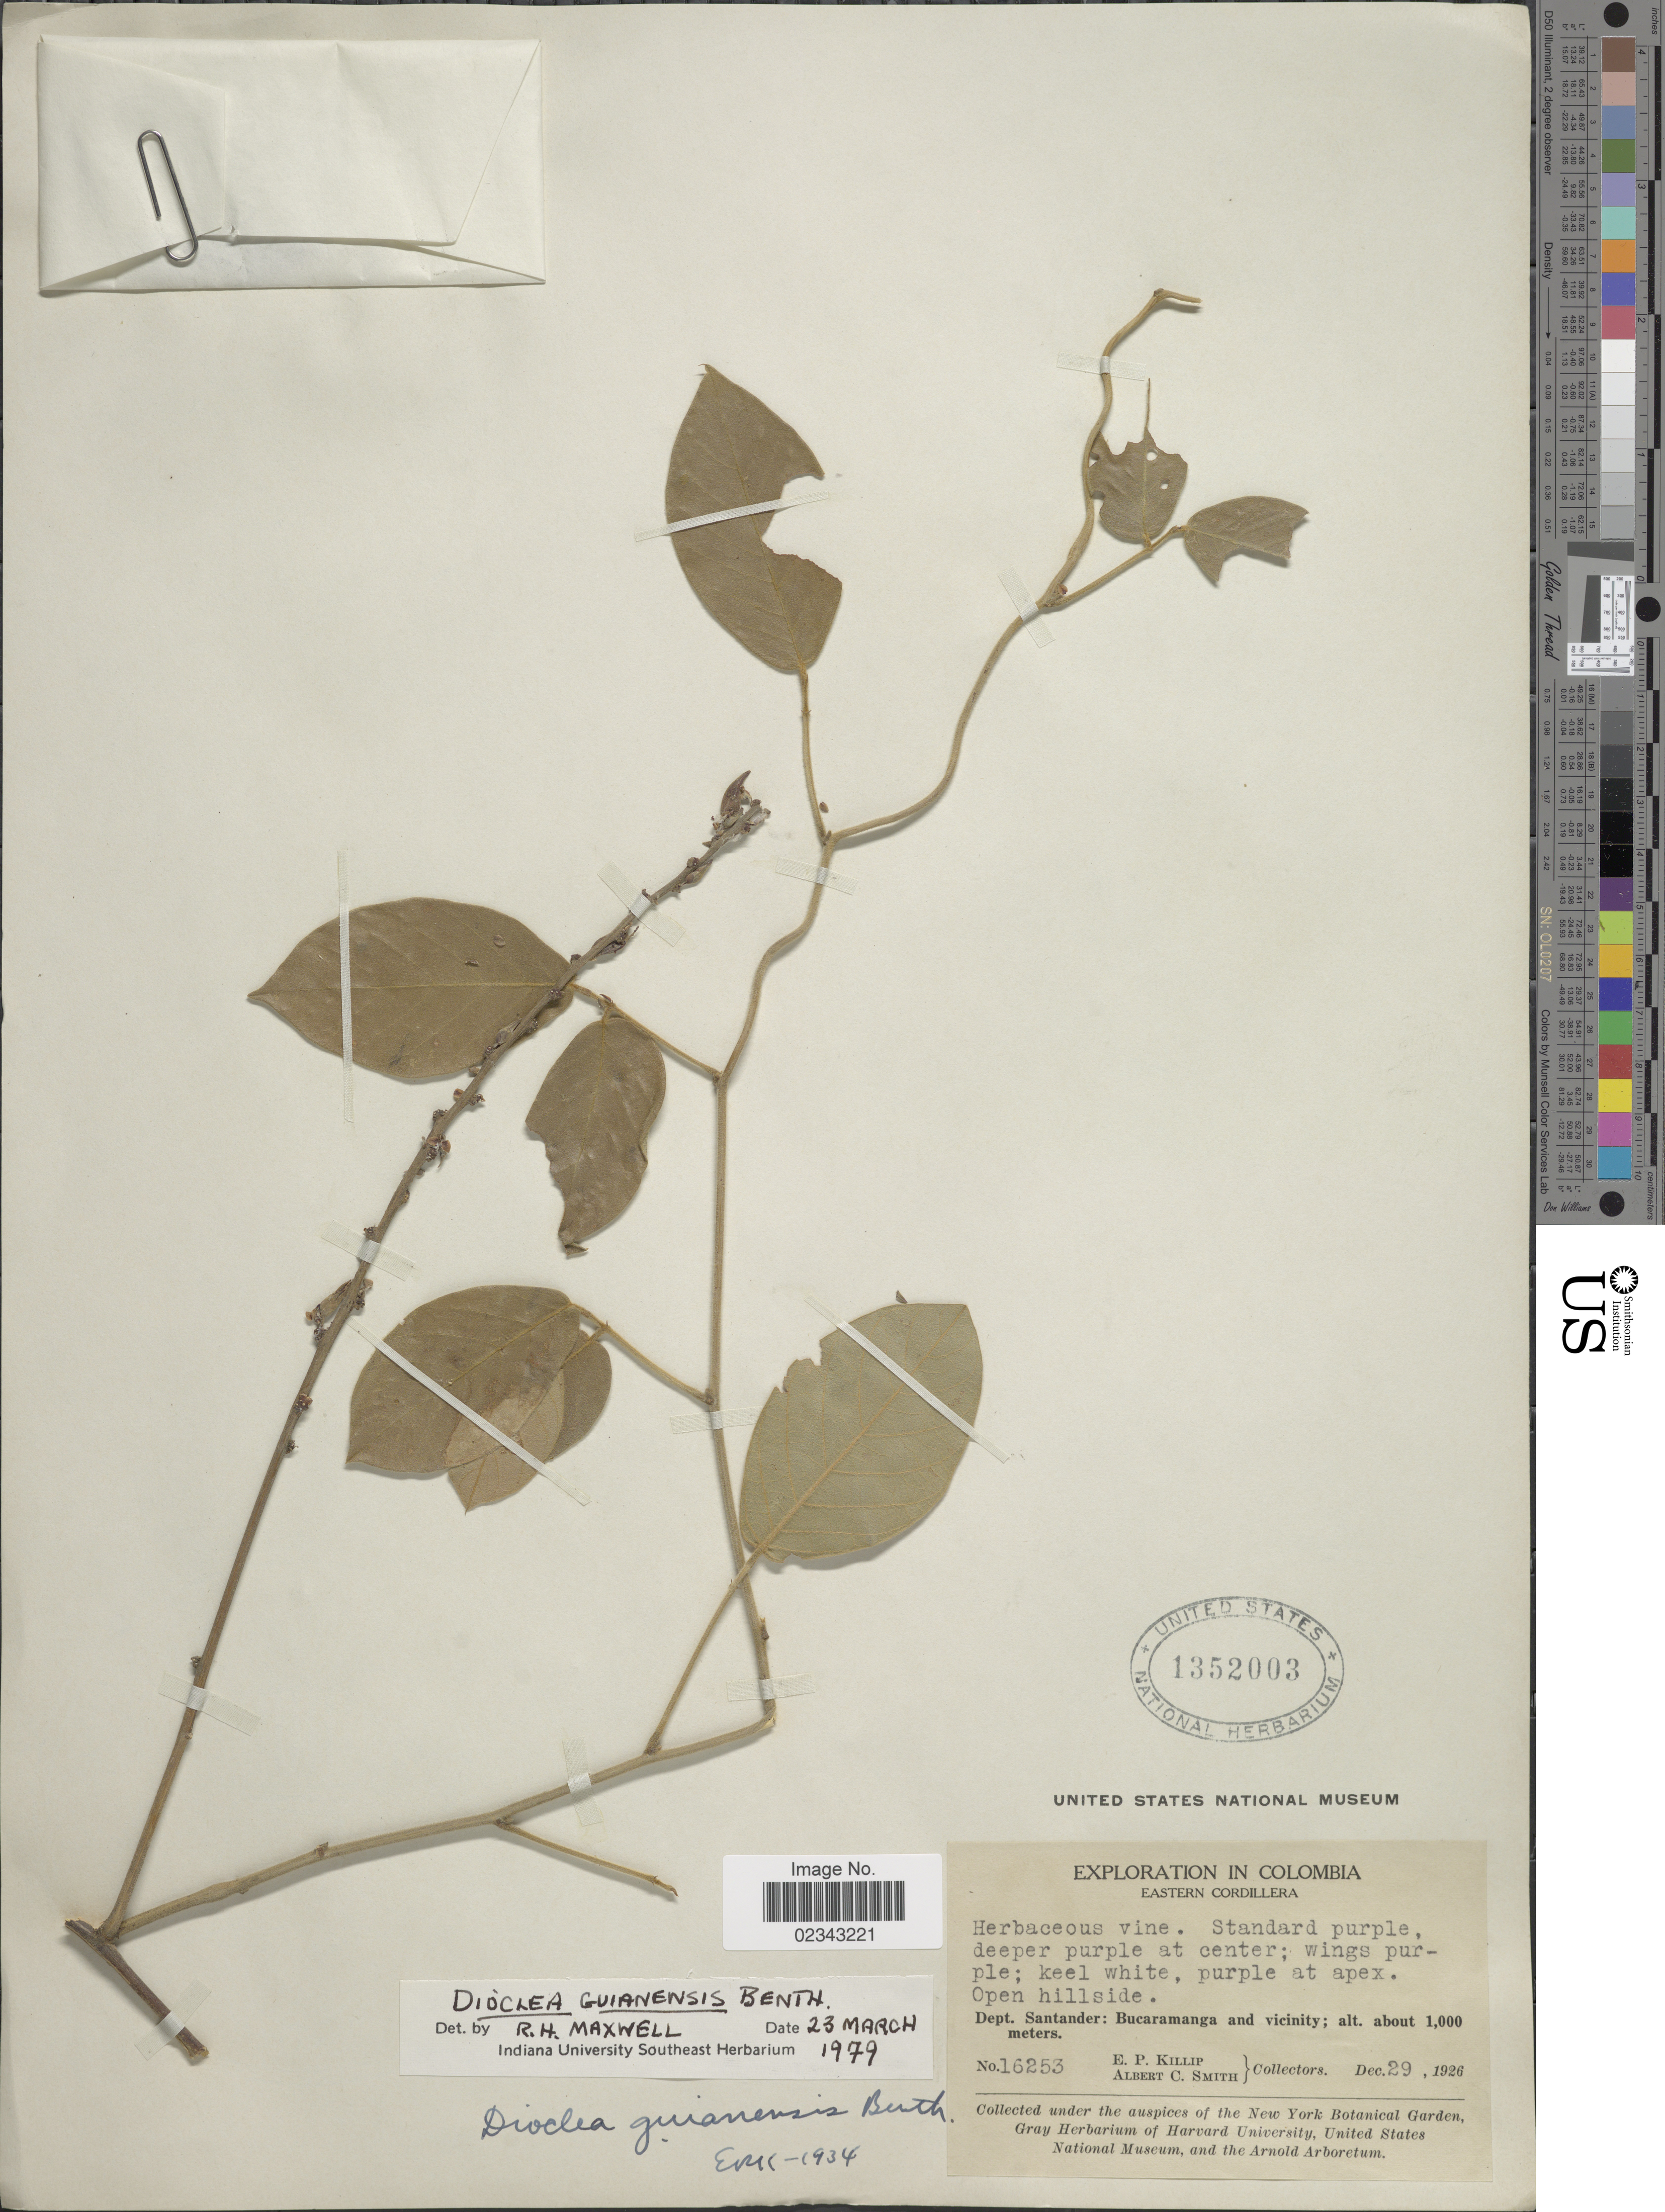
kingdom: Plantae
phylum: Tracheophyta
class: Magnoliopsida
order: Fabales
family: Fabaceae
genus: Dioclea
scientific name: Dioclea guianensis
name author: Benth.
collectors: E. P. Killip & A. C. Smith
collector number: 16253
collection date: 1926-12-29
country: Colombia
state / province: Santander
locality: Eastern Cordillera, Open hillside, Dept. Santander: Bucaramanga and vicinity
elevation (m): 1000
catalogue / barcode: US 1352003